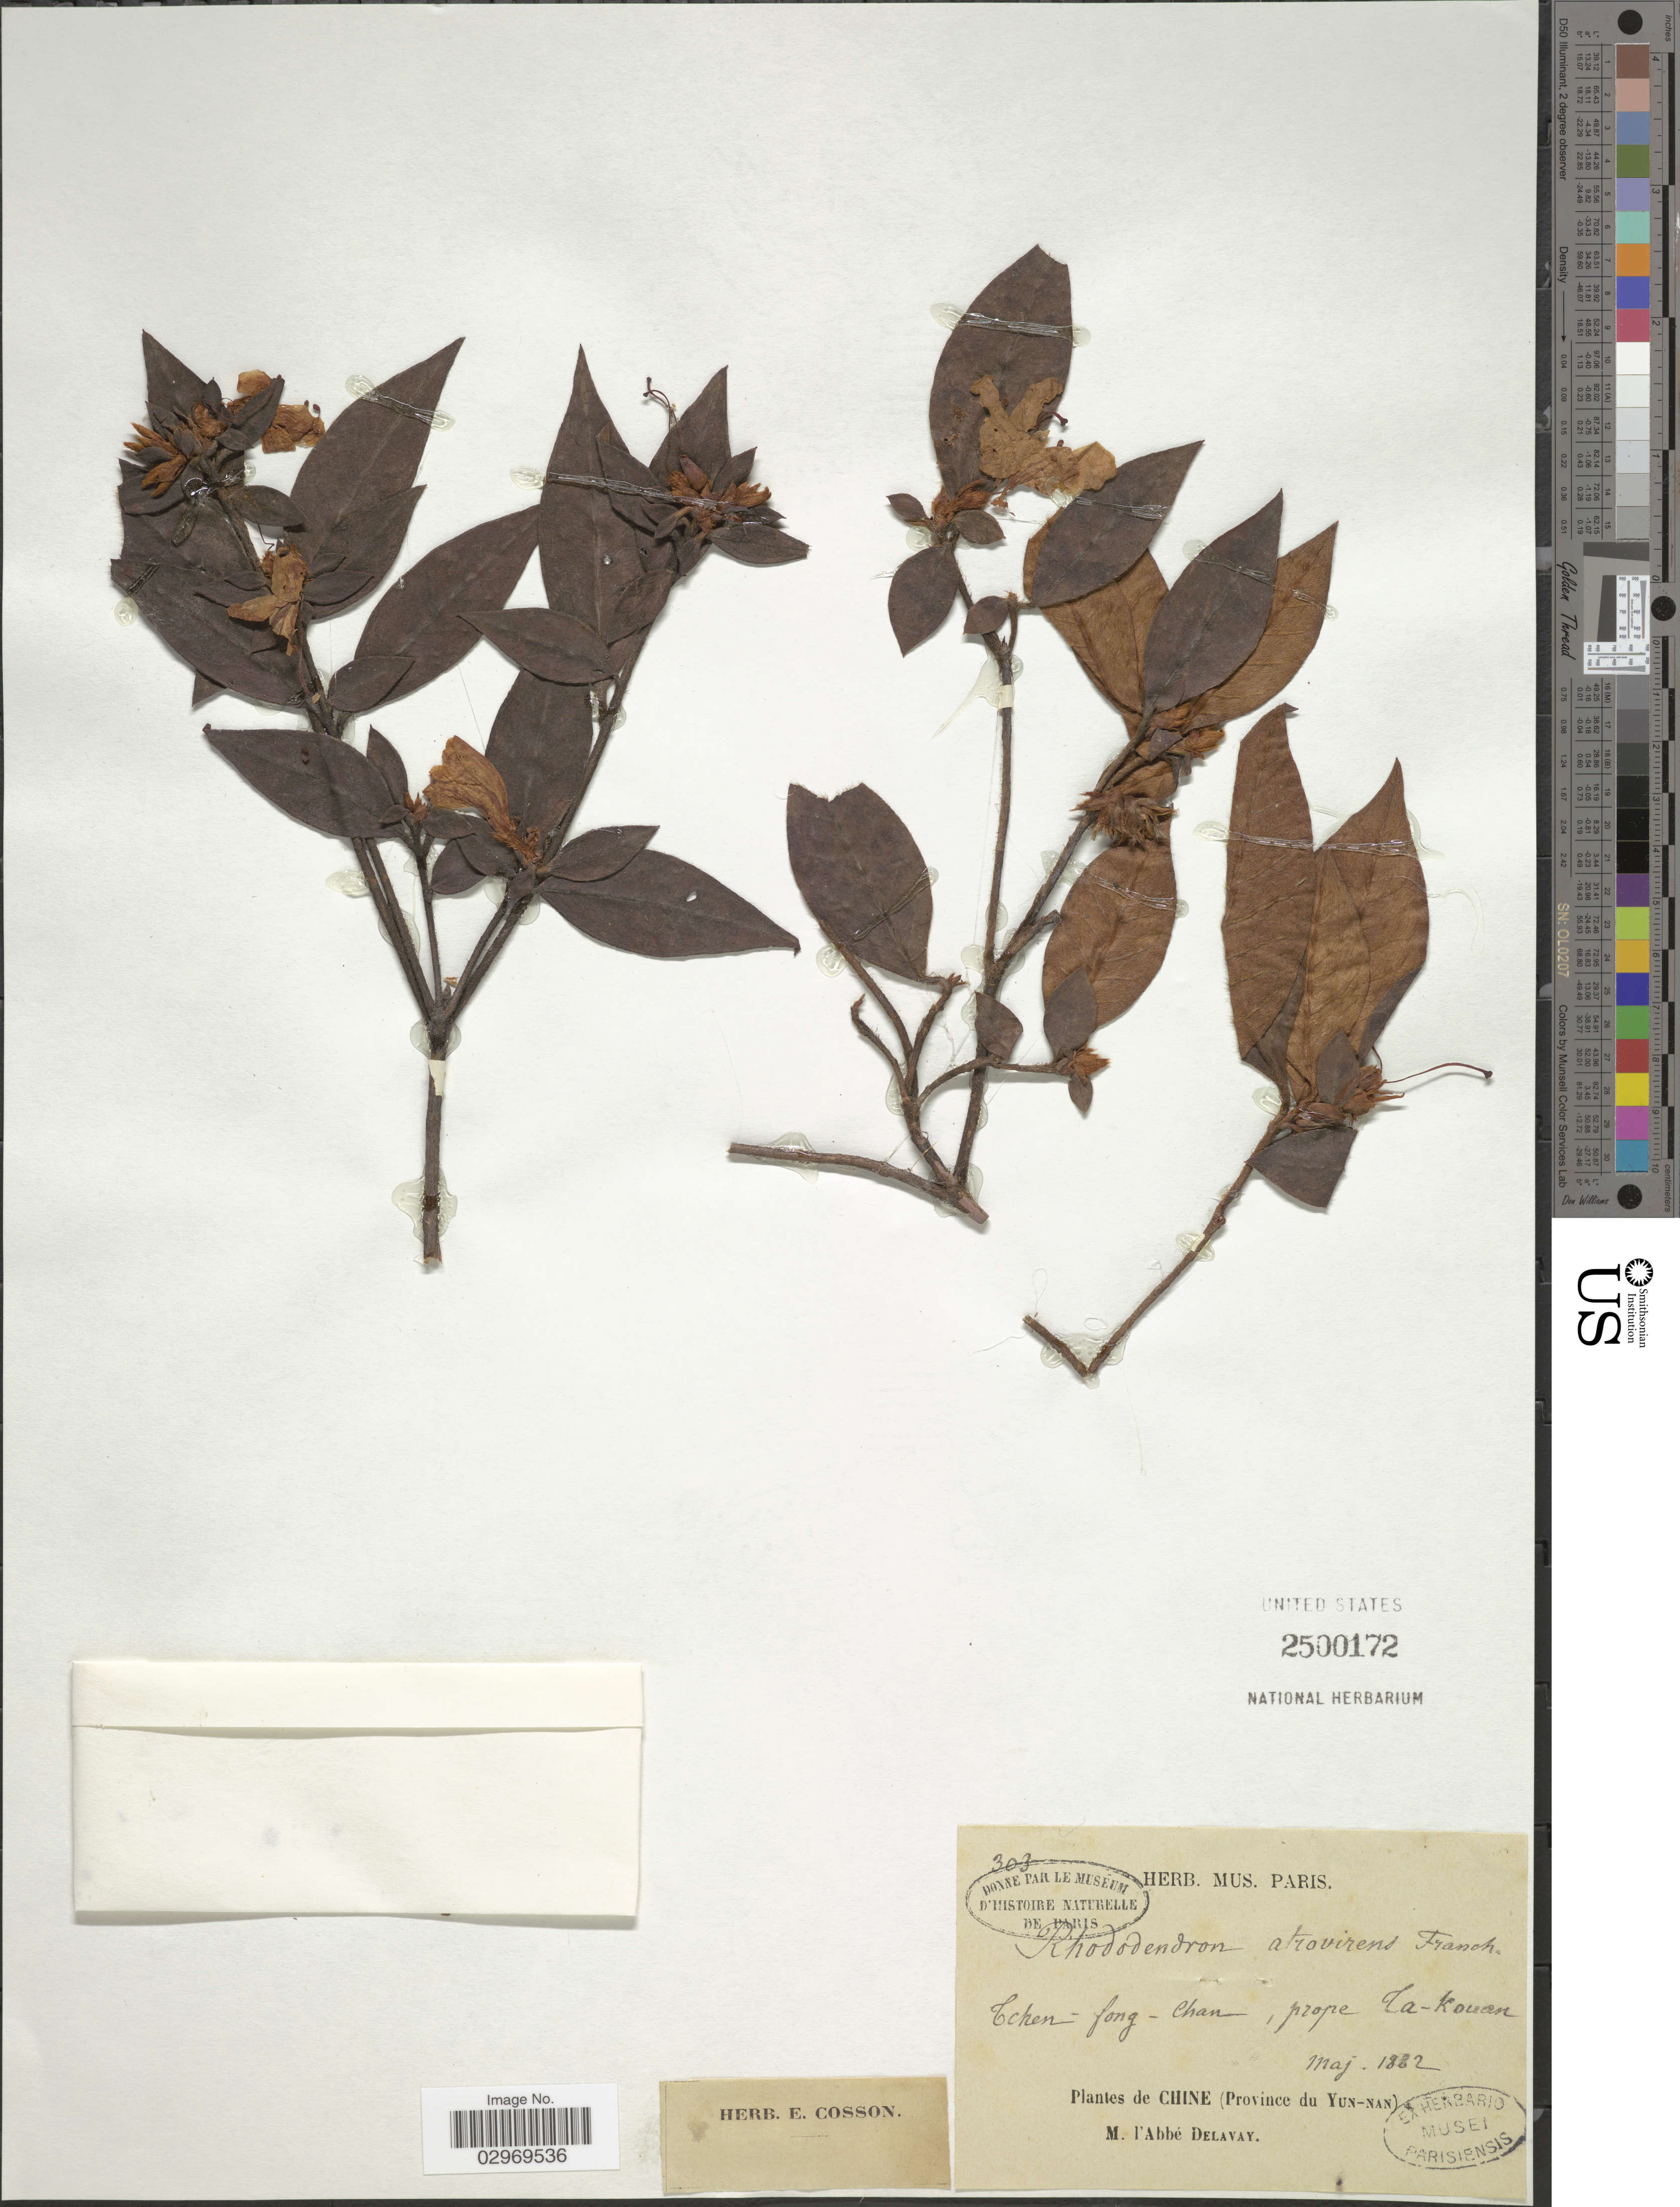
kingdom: Plantae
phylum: Tracheophyta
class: Magnoliopsida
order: Ericales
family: Ericaceae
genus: Rhododendron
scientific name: Rhododendron atrovirens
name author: Franch.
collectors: P. Delavay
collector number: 303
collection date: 1882-05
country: China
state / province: Yunnan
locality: Tchen-fong-chan, prope Ta-kouan.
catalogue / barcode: US 2500172